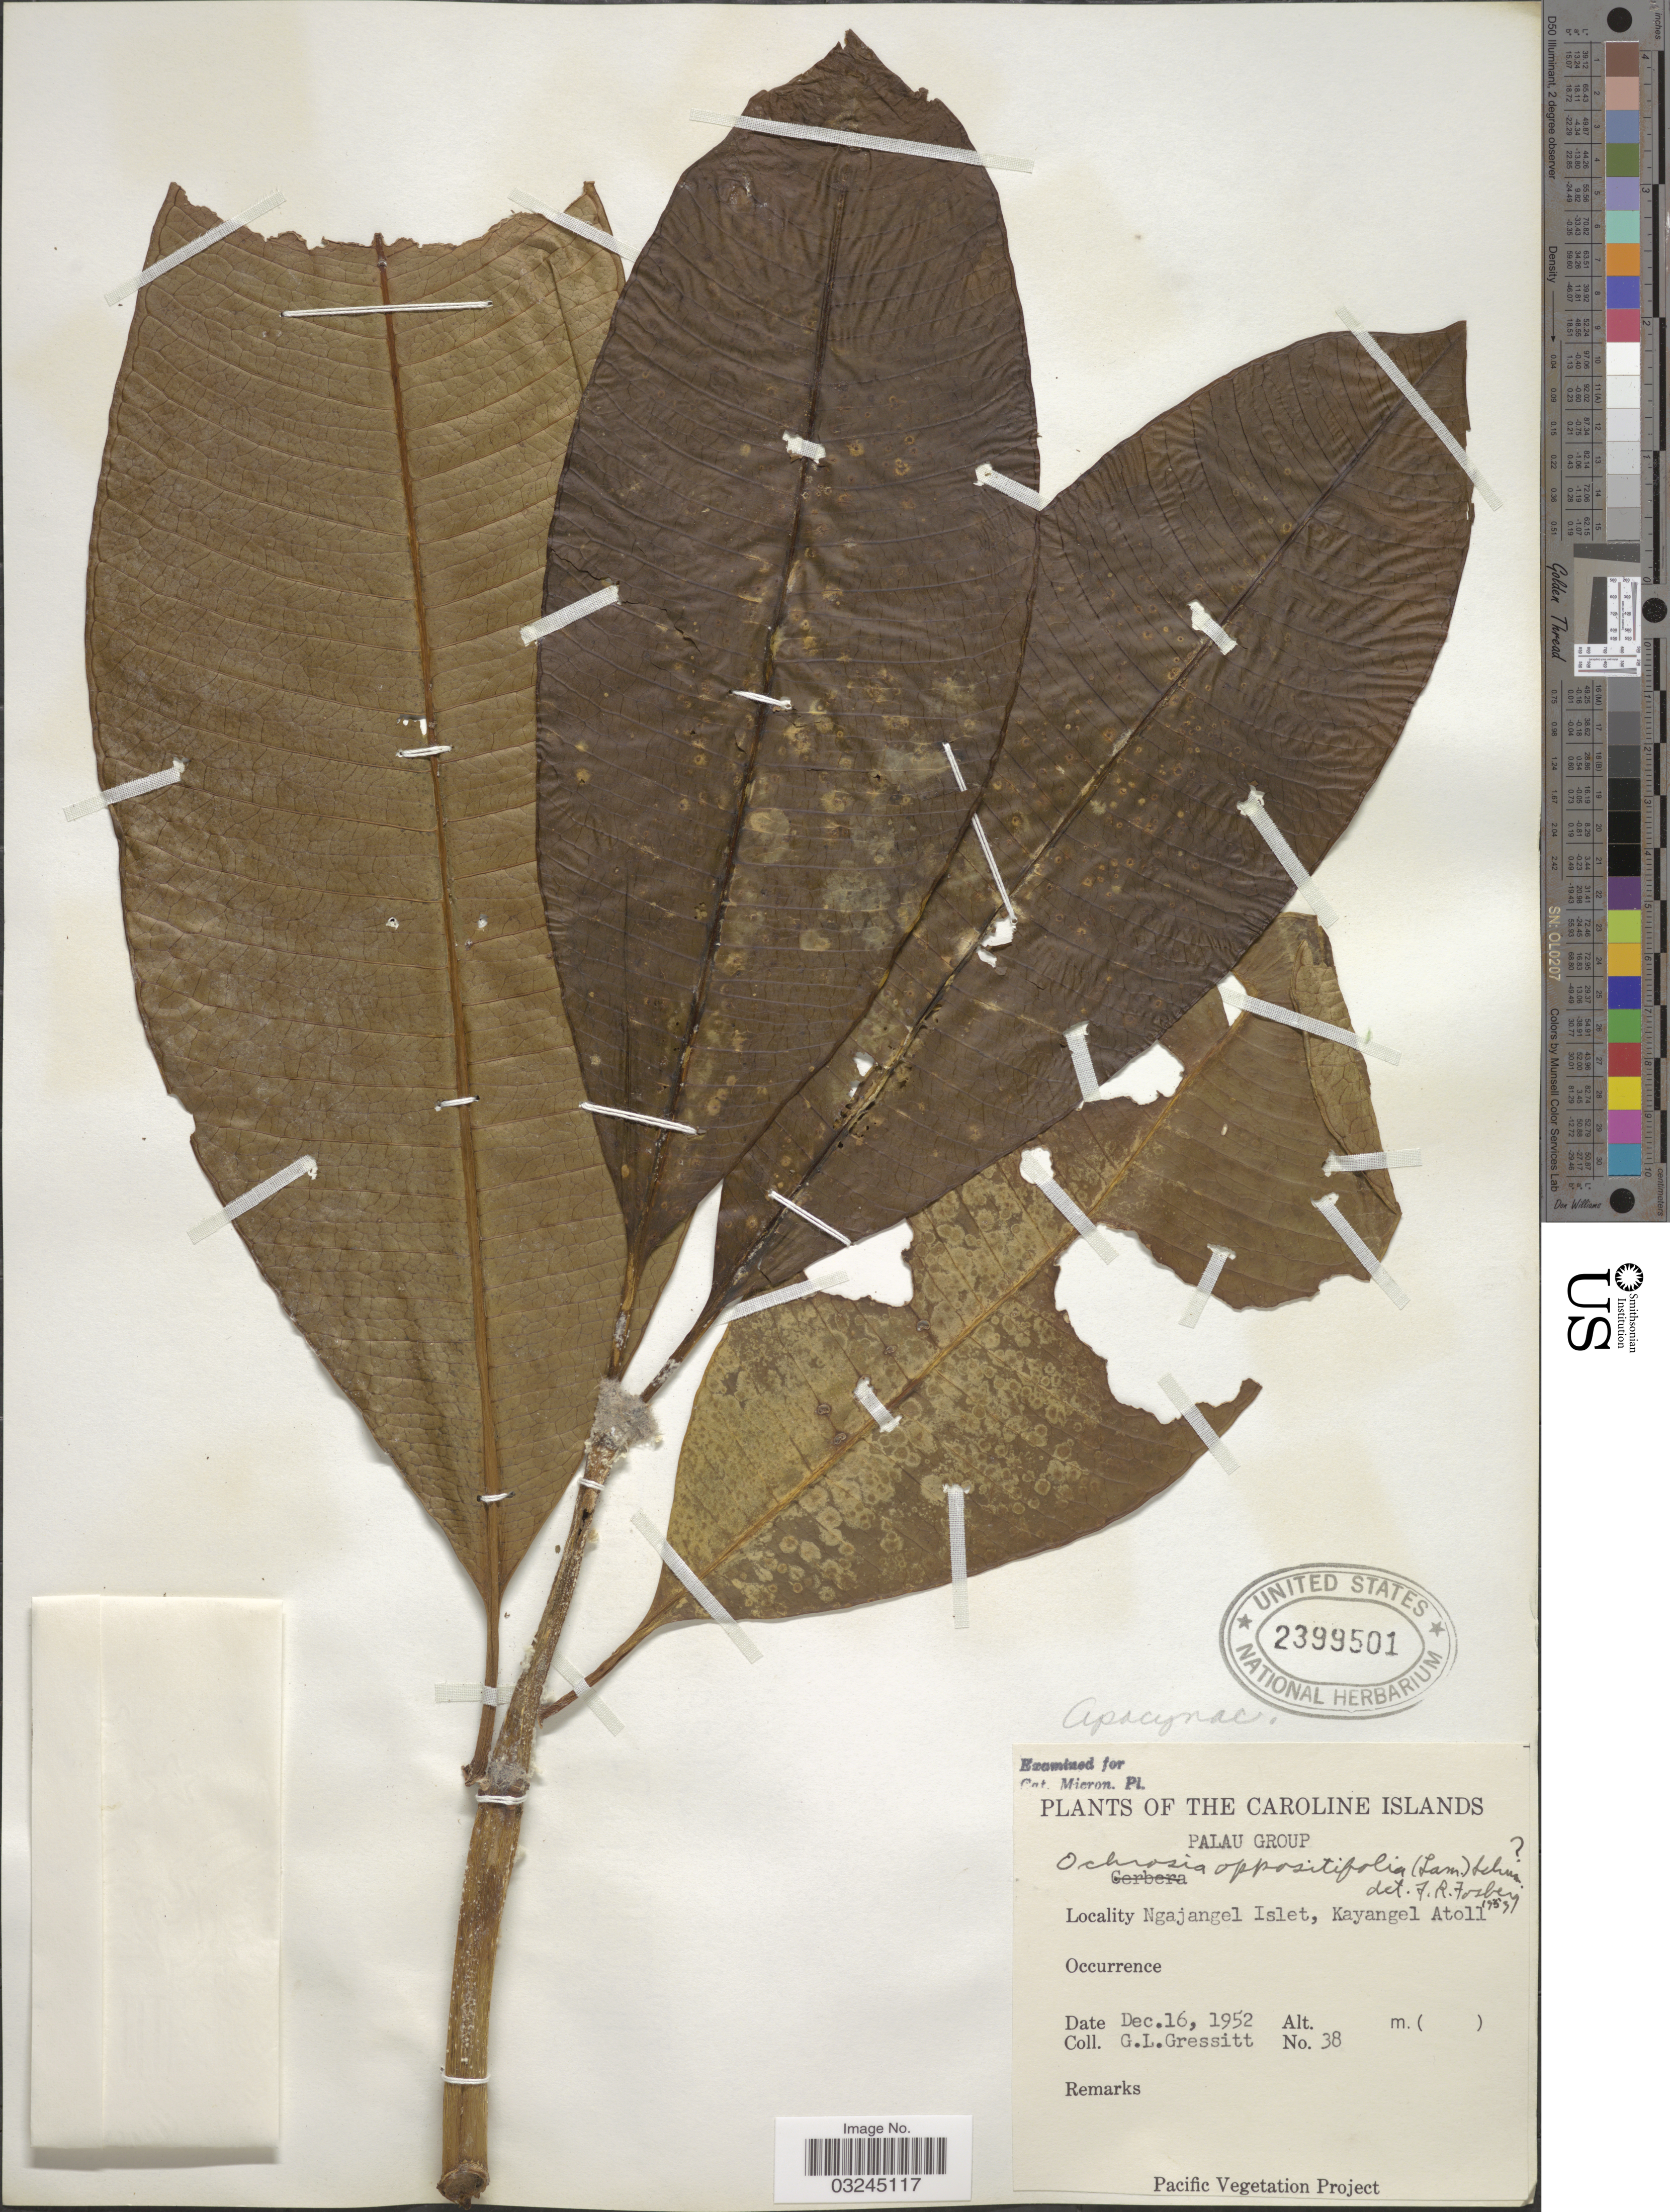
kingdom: Plantae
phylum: Tracheophyta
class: Magnoliopsida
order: Gentianales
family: Apocynaceae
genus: Ochrosia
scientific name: Ochrosia oppositifolia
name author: (Lam.) K. Schum.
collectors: G. Gressitt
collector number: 38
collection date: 1952-12-16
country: Palau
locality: The Caroline Islands. Palau Group. Ngajangel Islet, Kayangel Atoll.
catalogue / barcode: US 2399501